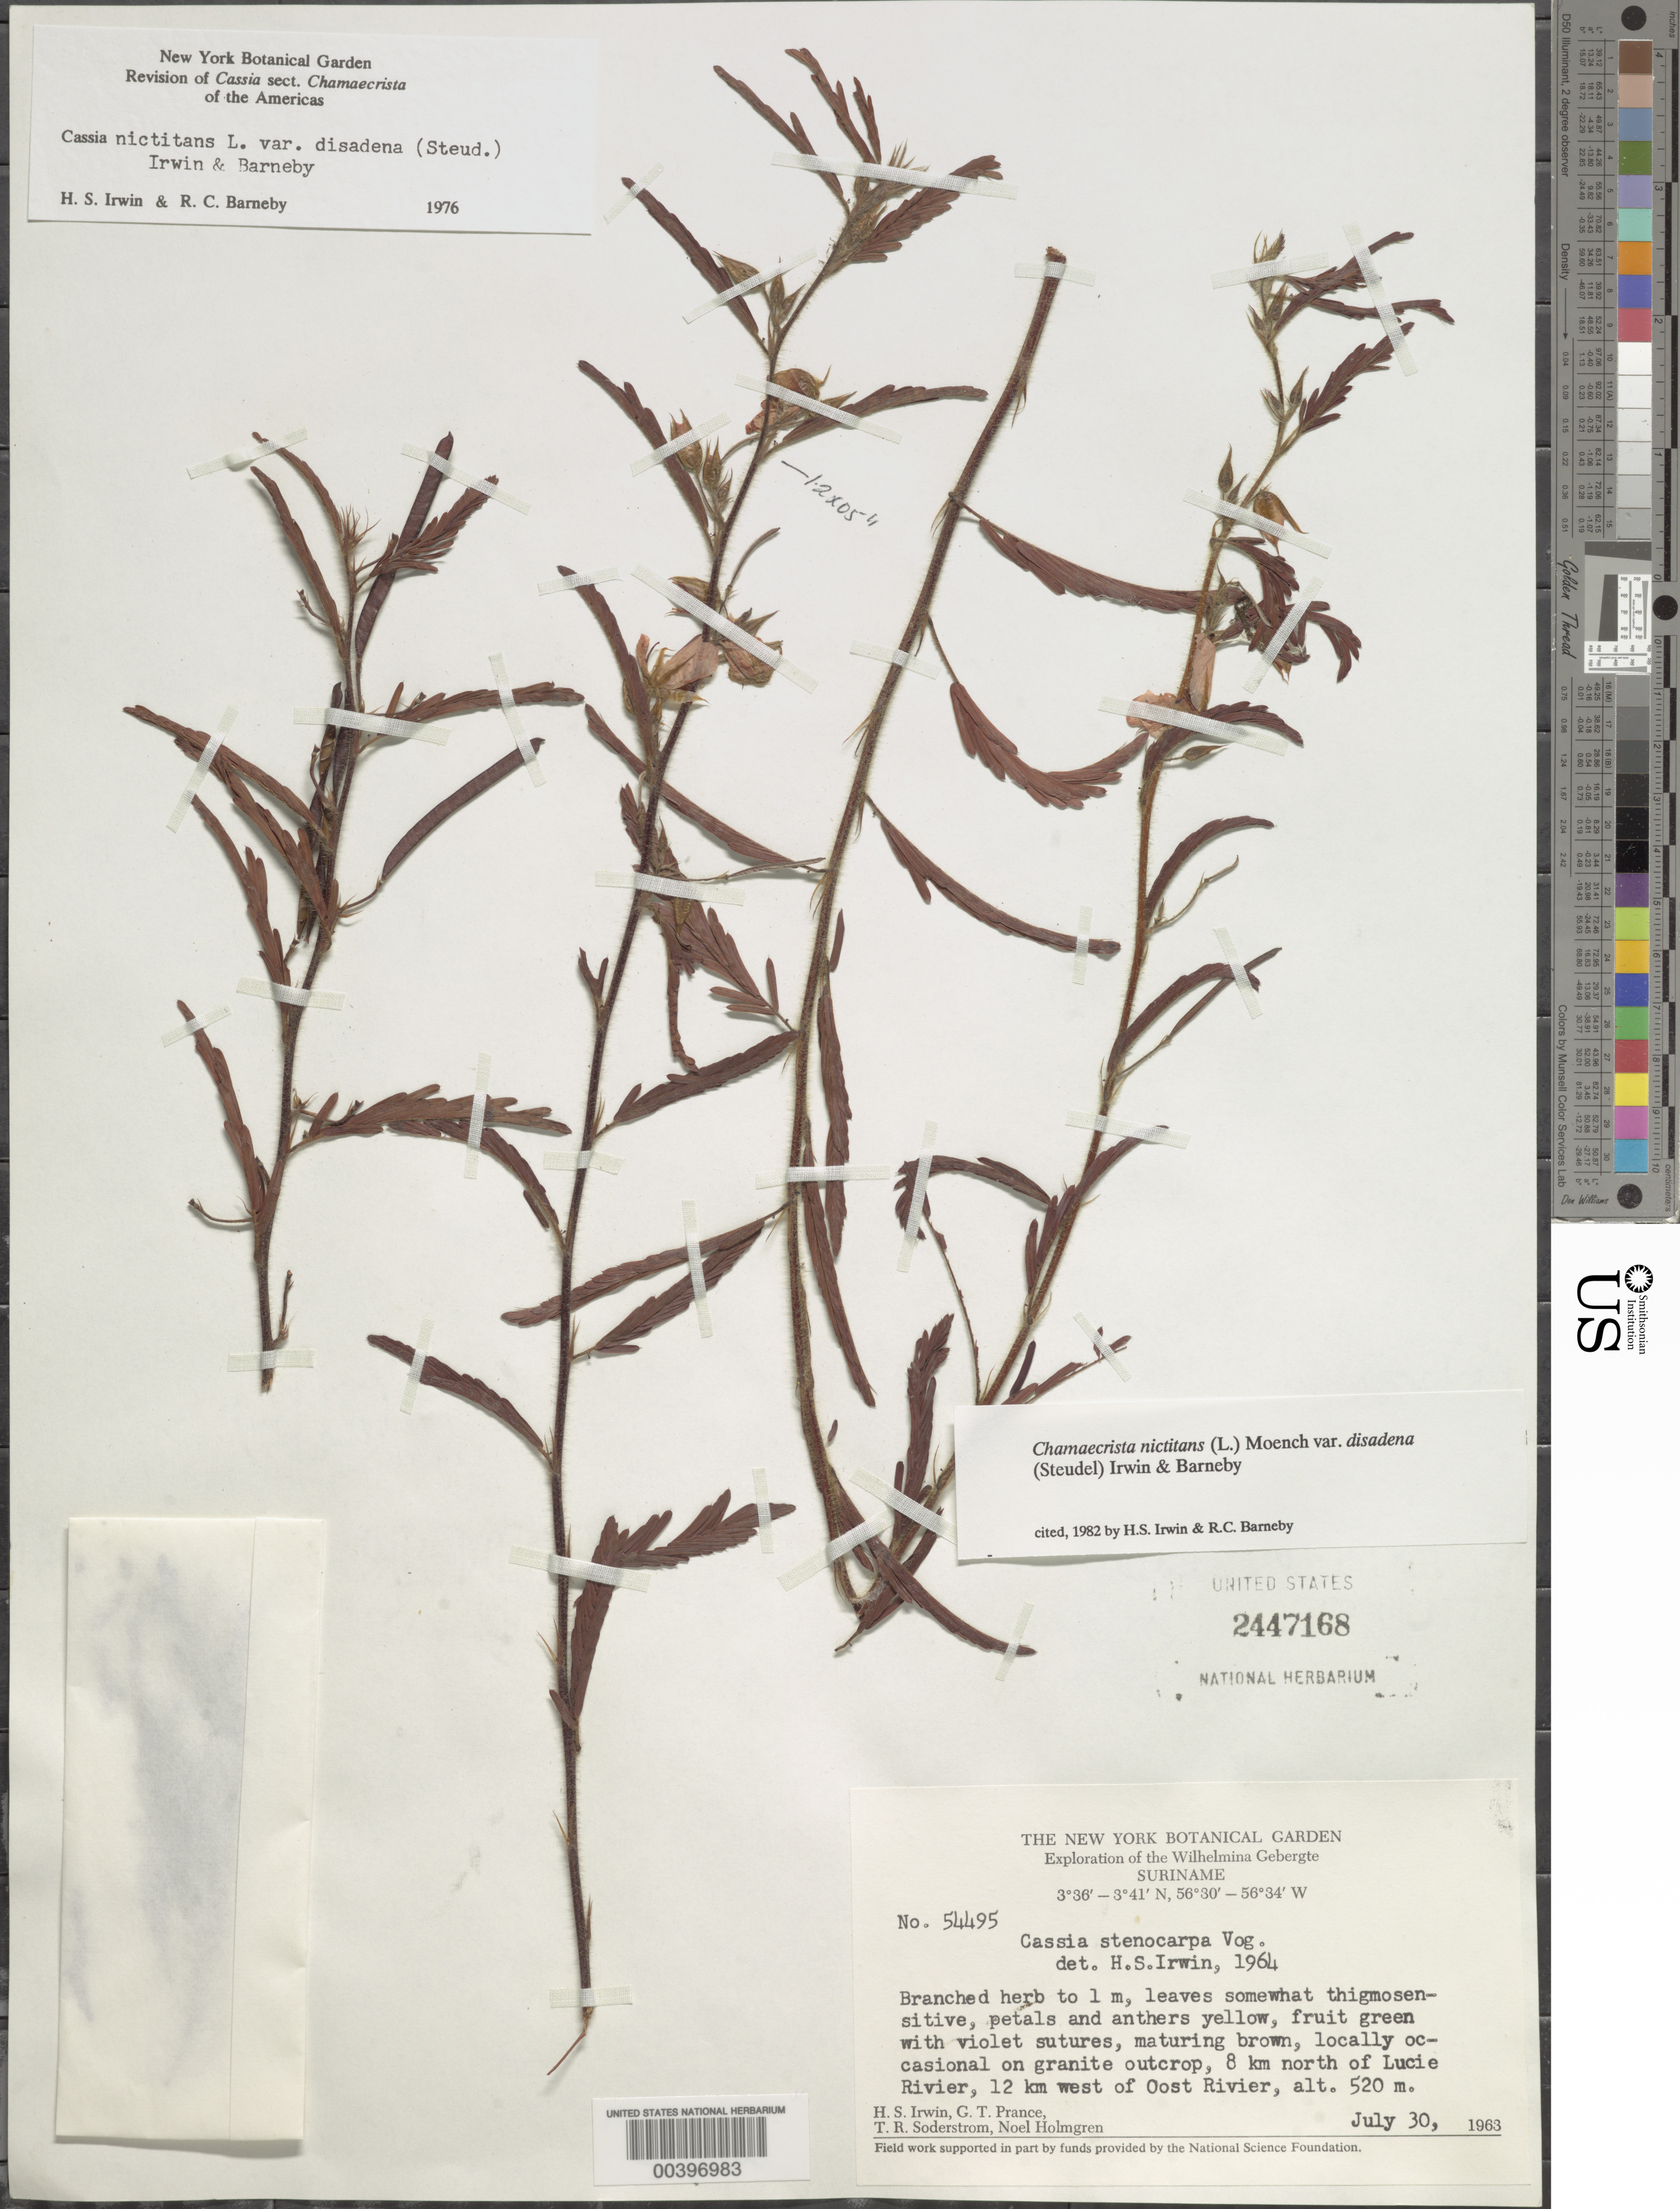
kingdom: Plantae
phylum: Tracheophyta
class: Magnoliopsida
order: Fabales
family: Fabaceae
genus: Chamaecrista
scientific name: Chamaecrista nictitans var. disadena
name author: (Steud.) H.S. Irwin & Barneby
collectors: H. Irwin, G. T. Prance, T. R. Soderstrom & N. H. Holmgren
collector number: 54495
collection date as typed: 30 Jul 1963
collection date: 1963-07-30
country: Suriname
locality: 8 km n of lucie rivier, 12 km w of oost rivier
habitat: On granite outcrop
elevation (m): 520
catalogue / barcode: US 2447168